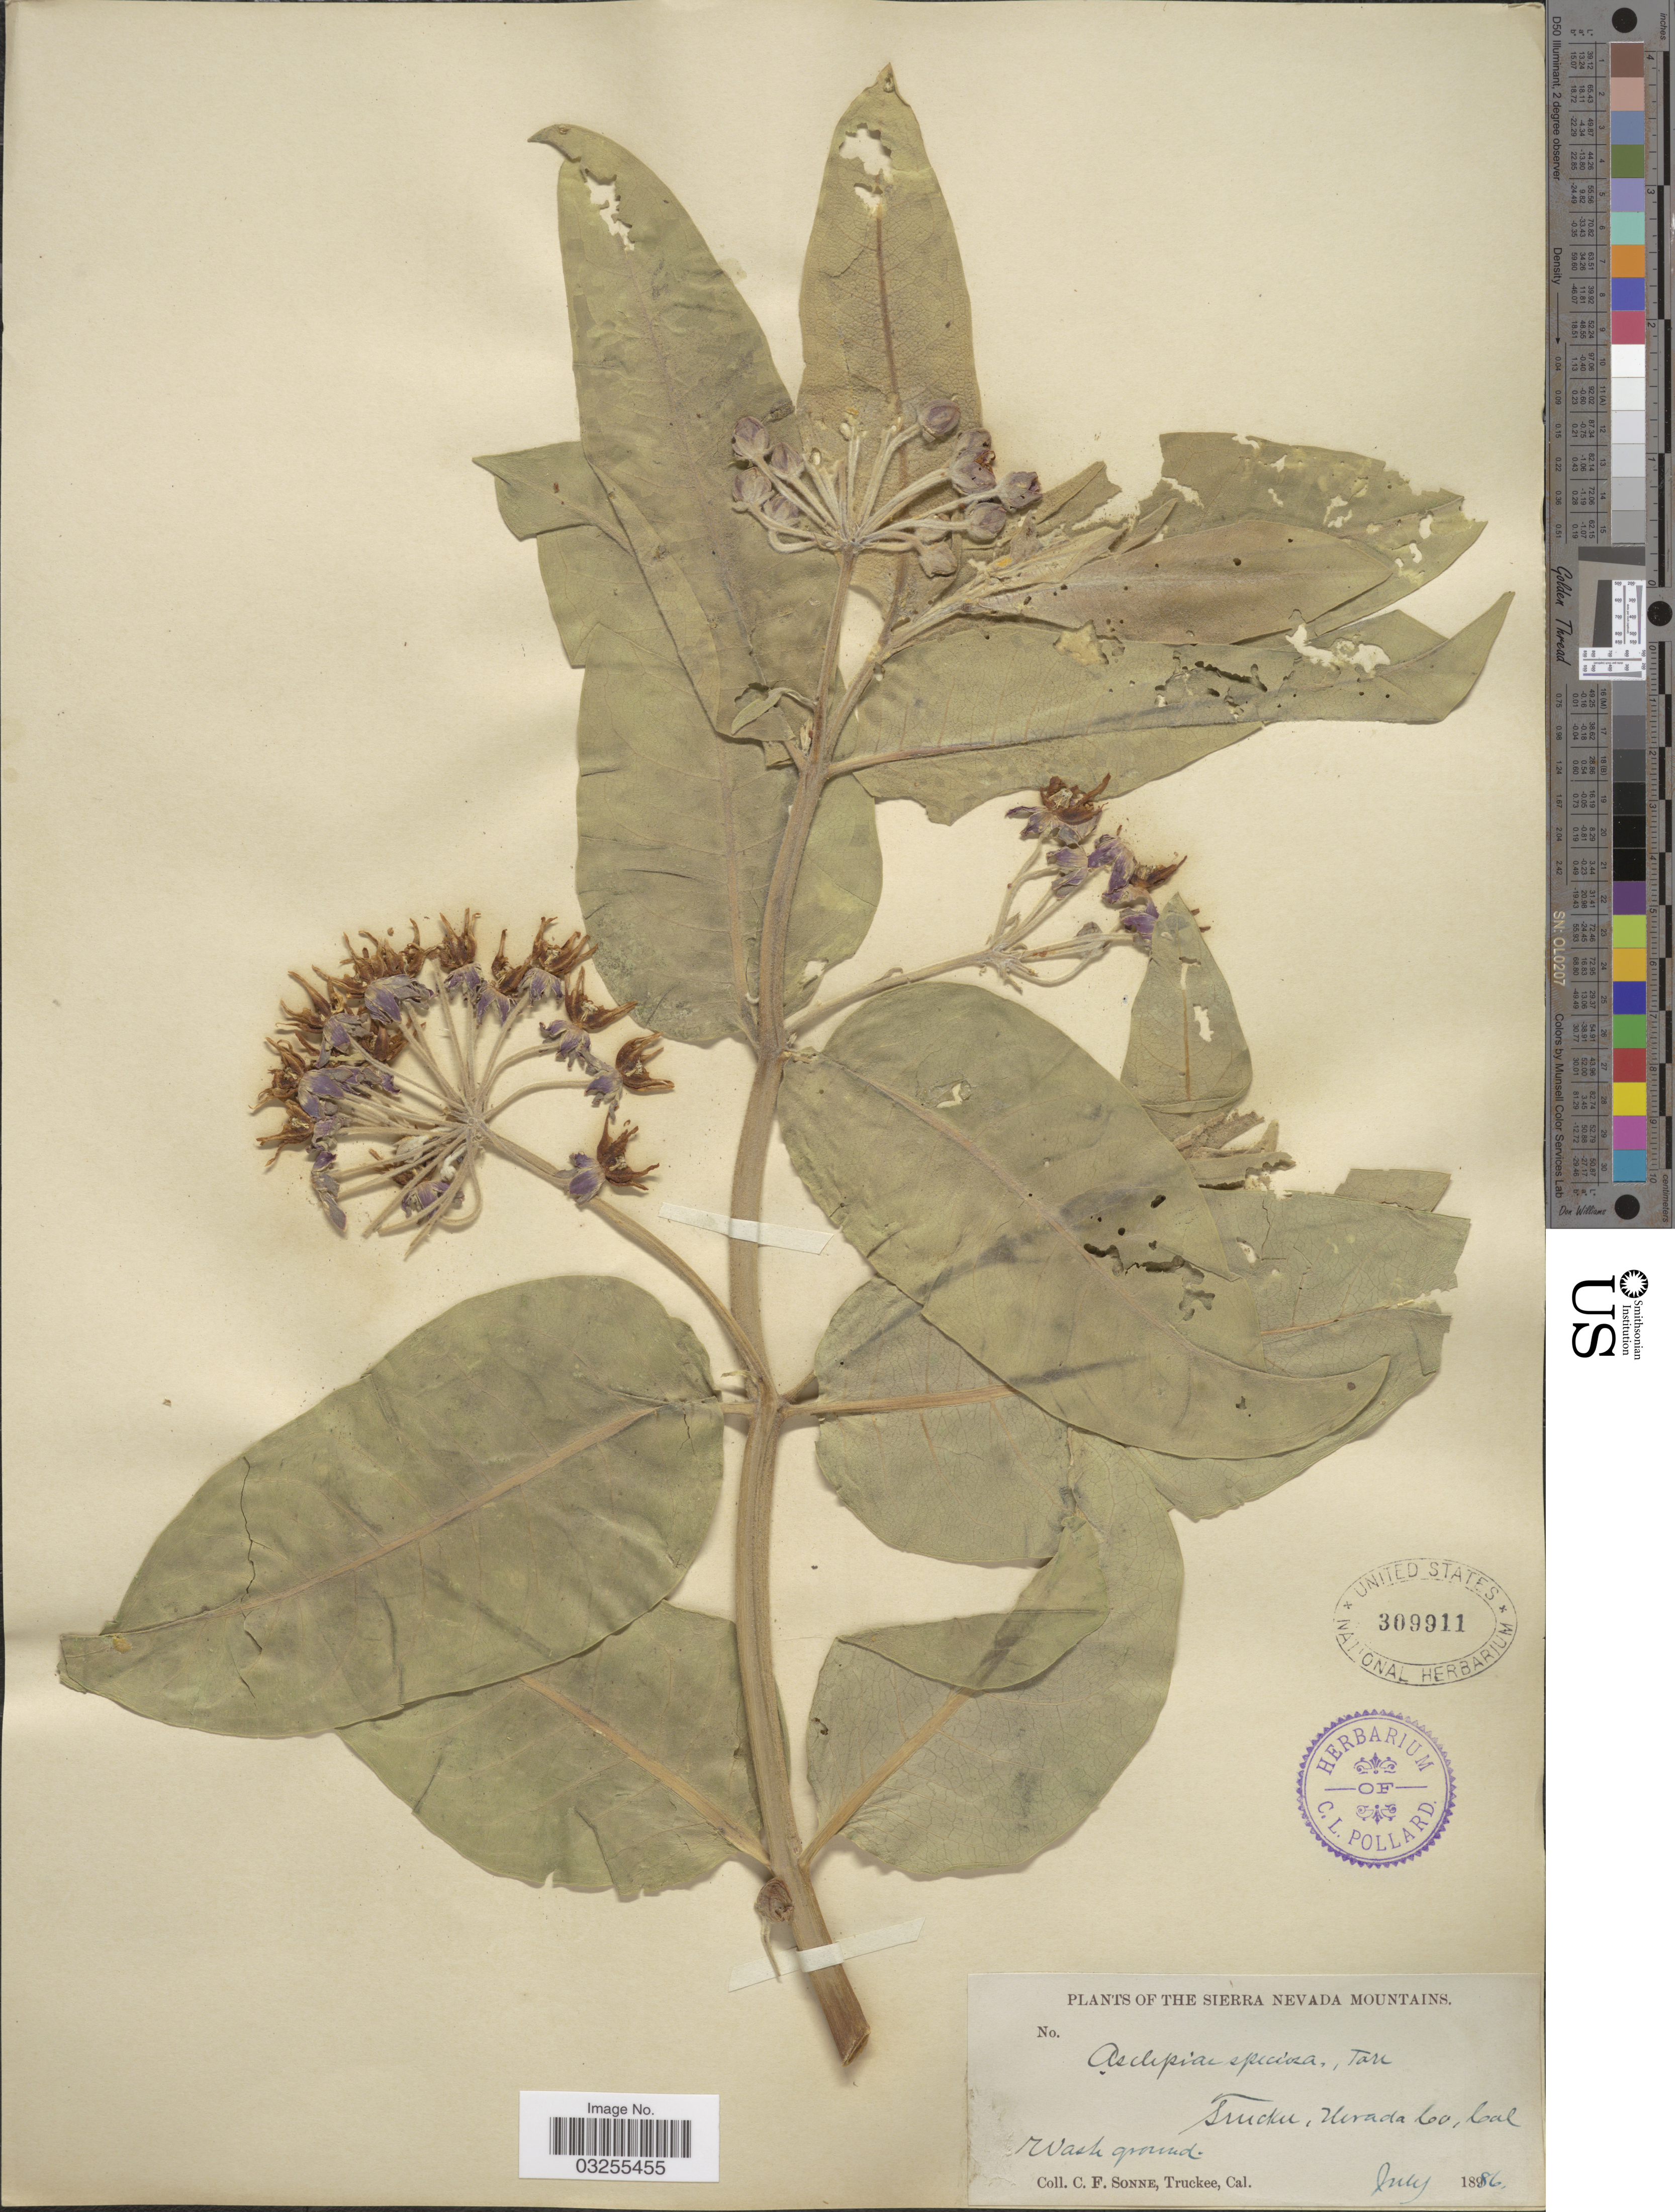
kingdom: Plantae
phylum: Tracheophyta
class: Magnoliopsida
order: Gentianales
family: Apocynaceae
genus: Asclepias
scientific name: Asclepias speciosa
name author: Torr.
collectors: C. Sonne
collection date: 1886-07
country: United States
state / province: California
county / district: Nevada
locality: The Sierra Nevada Mountains, Truckee, Nevada Co.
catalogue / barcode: US 309911